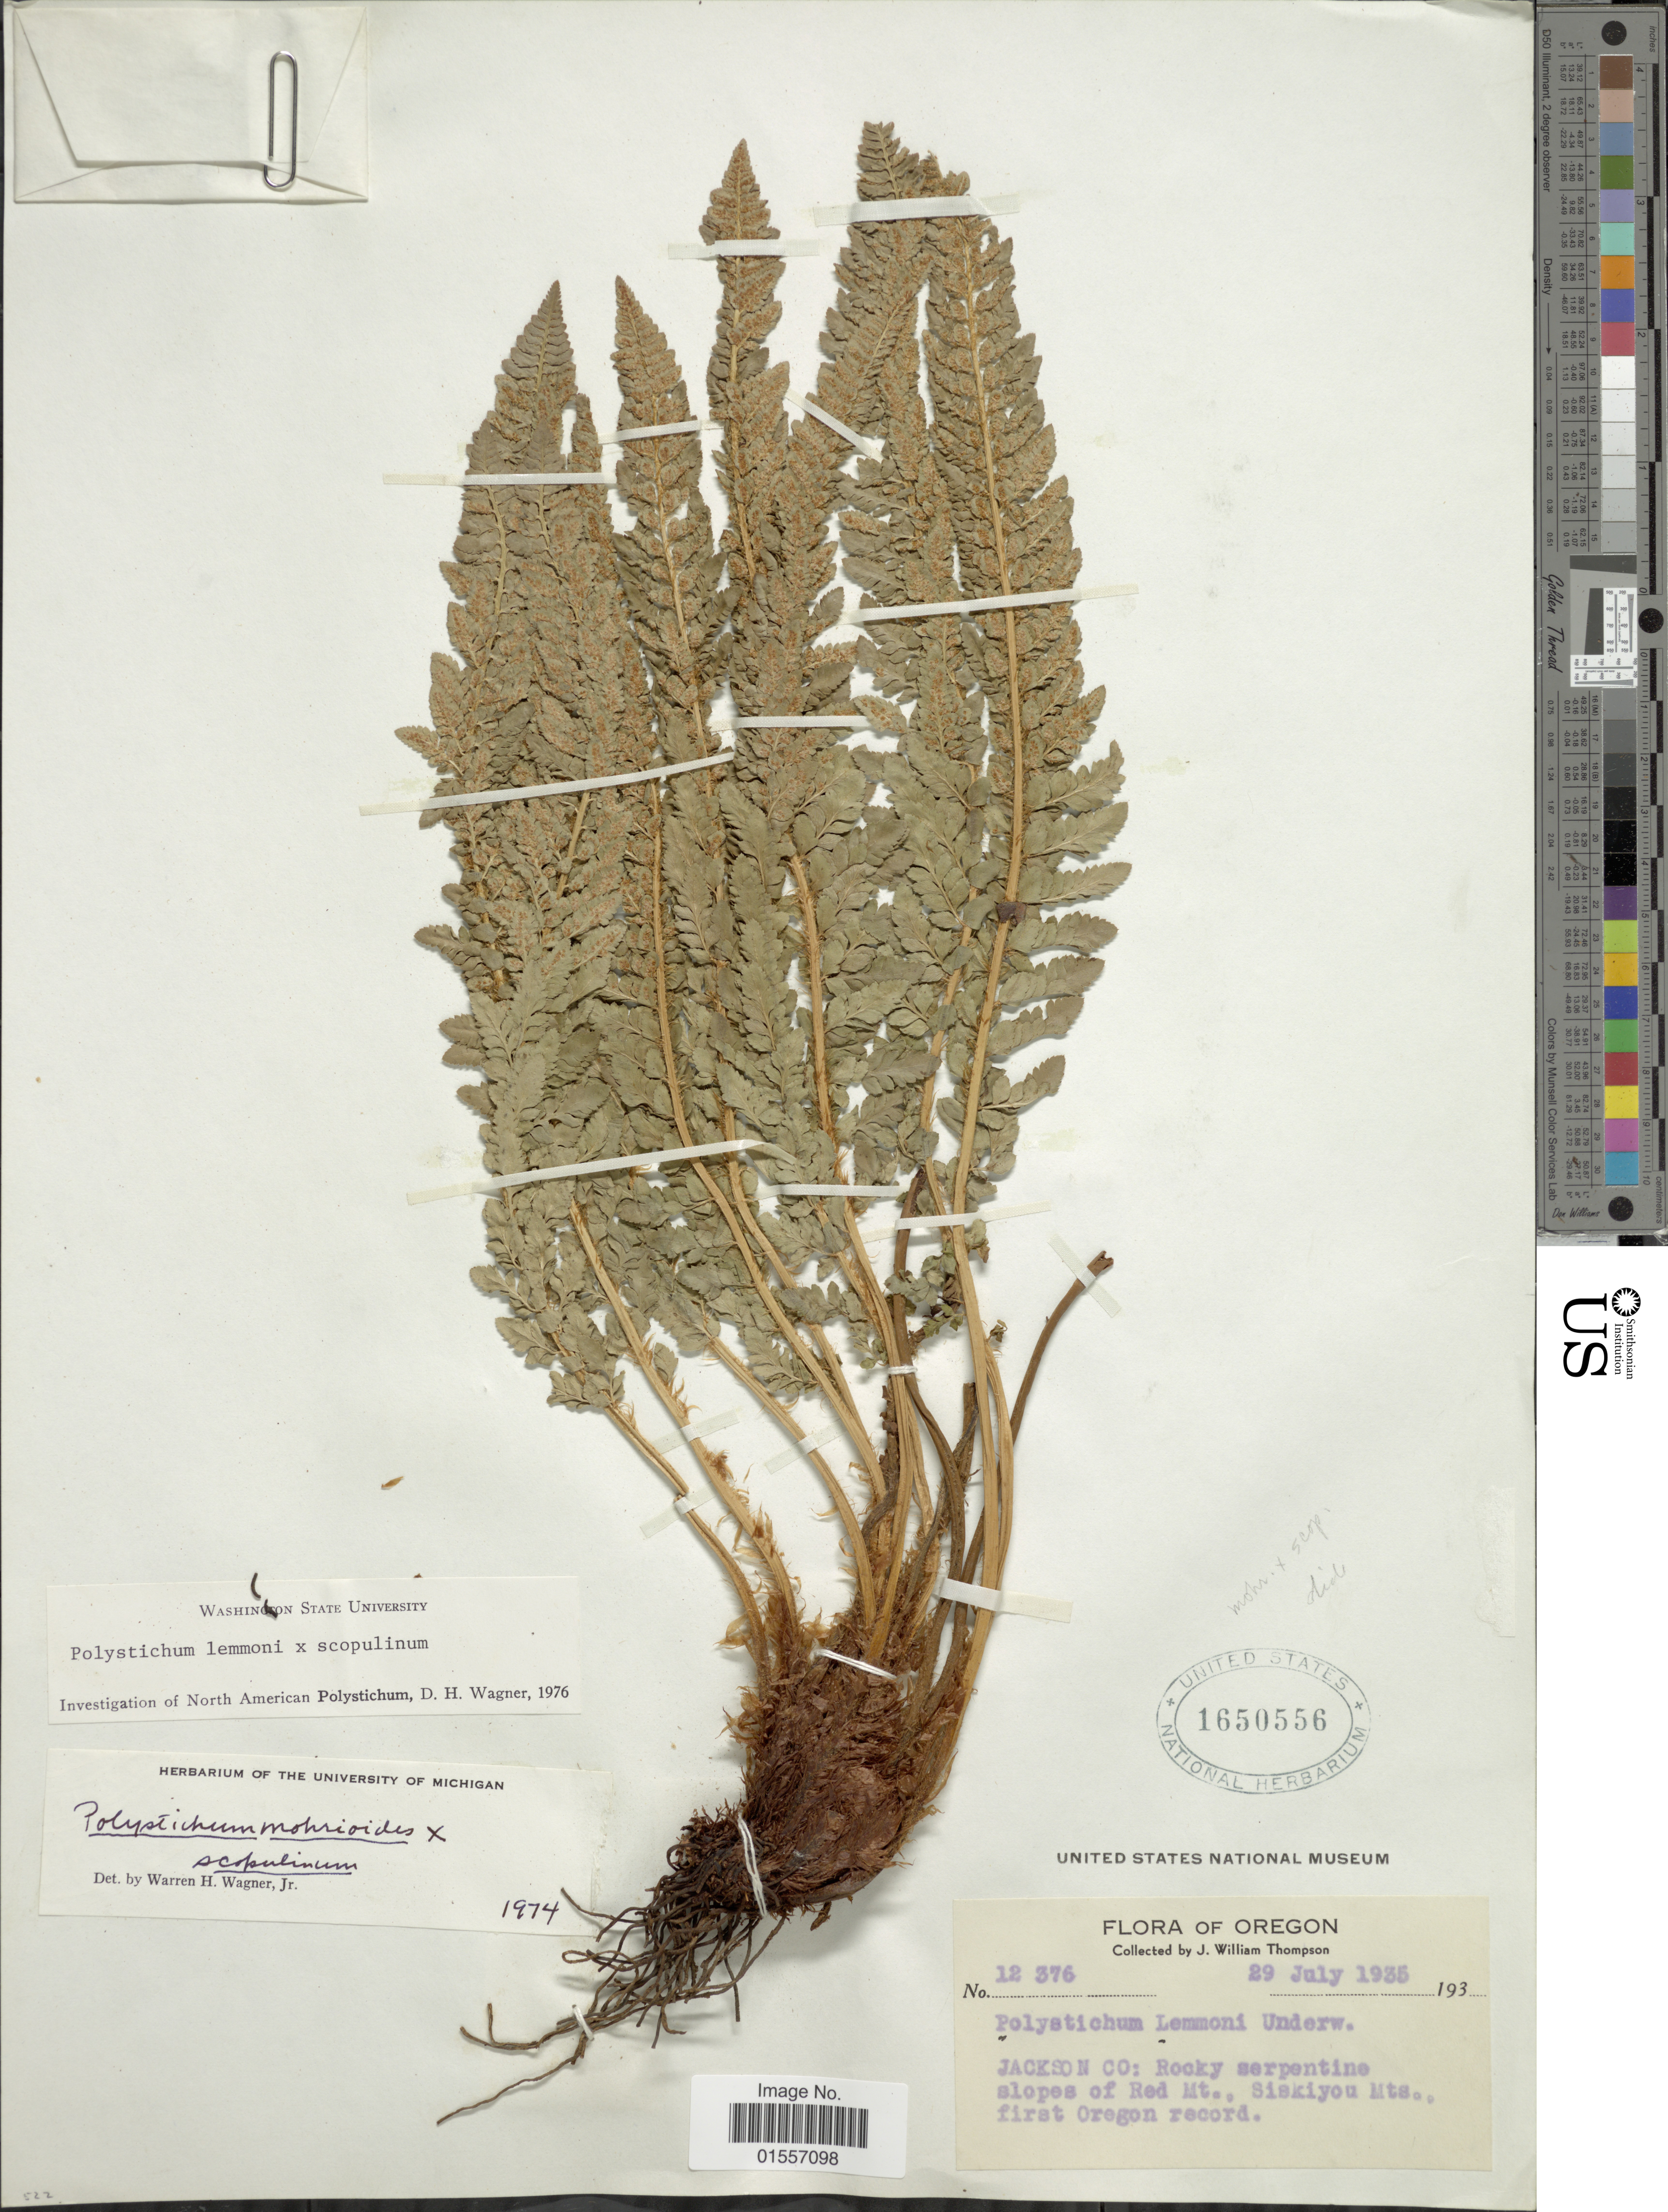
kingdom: Plantae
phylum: Tracheophyta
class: Polypodiopsida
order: Polypodiales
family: Dryopteridaceae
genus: Polystichum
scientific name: Polystichum lemmonii x P. scopulinum (D.C. Eaton) Maxon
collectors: J. W. Thompson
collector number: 12 376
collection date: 1935-07-29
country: United States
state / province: Oregon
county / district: Jackson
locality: Jackson Co: Rocky serpentine slopes of Red Mt. Siskiyou Mts. first Oregon record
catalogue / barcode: US 1650556